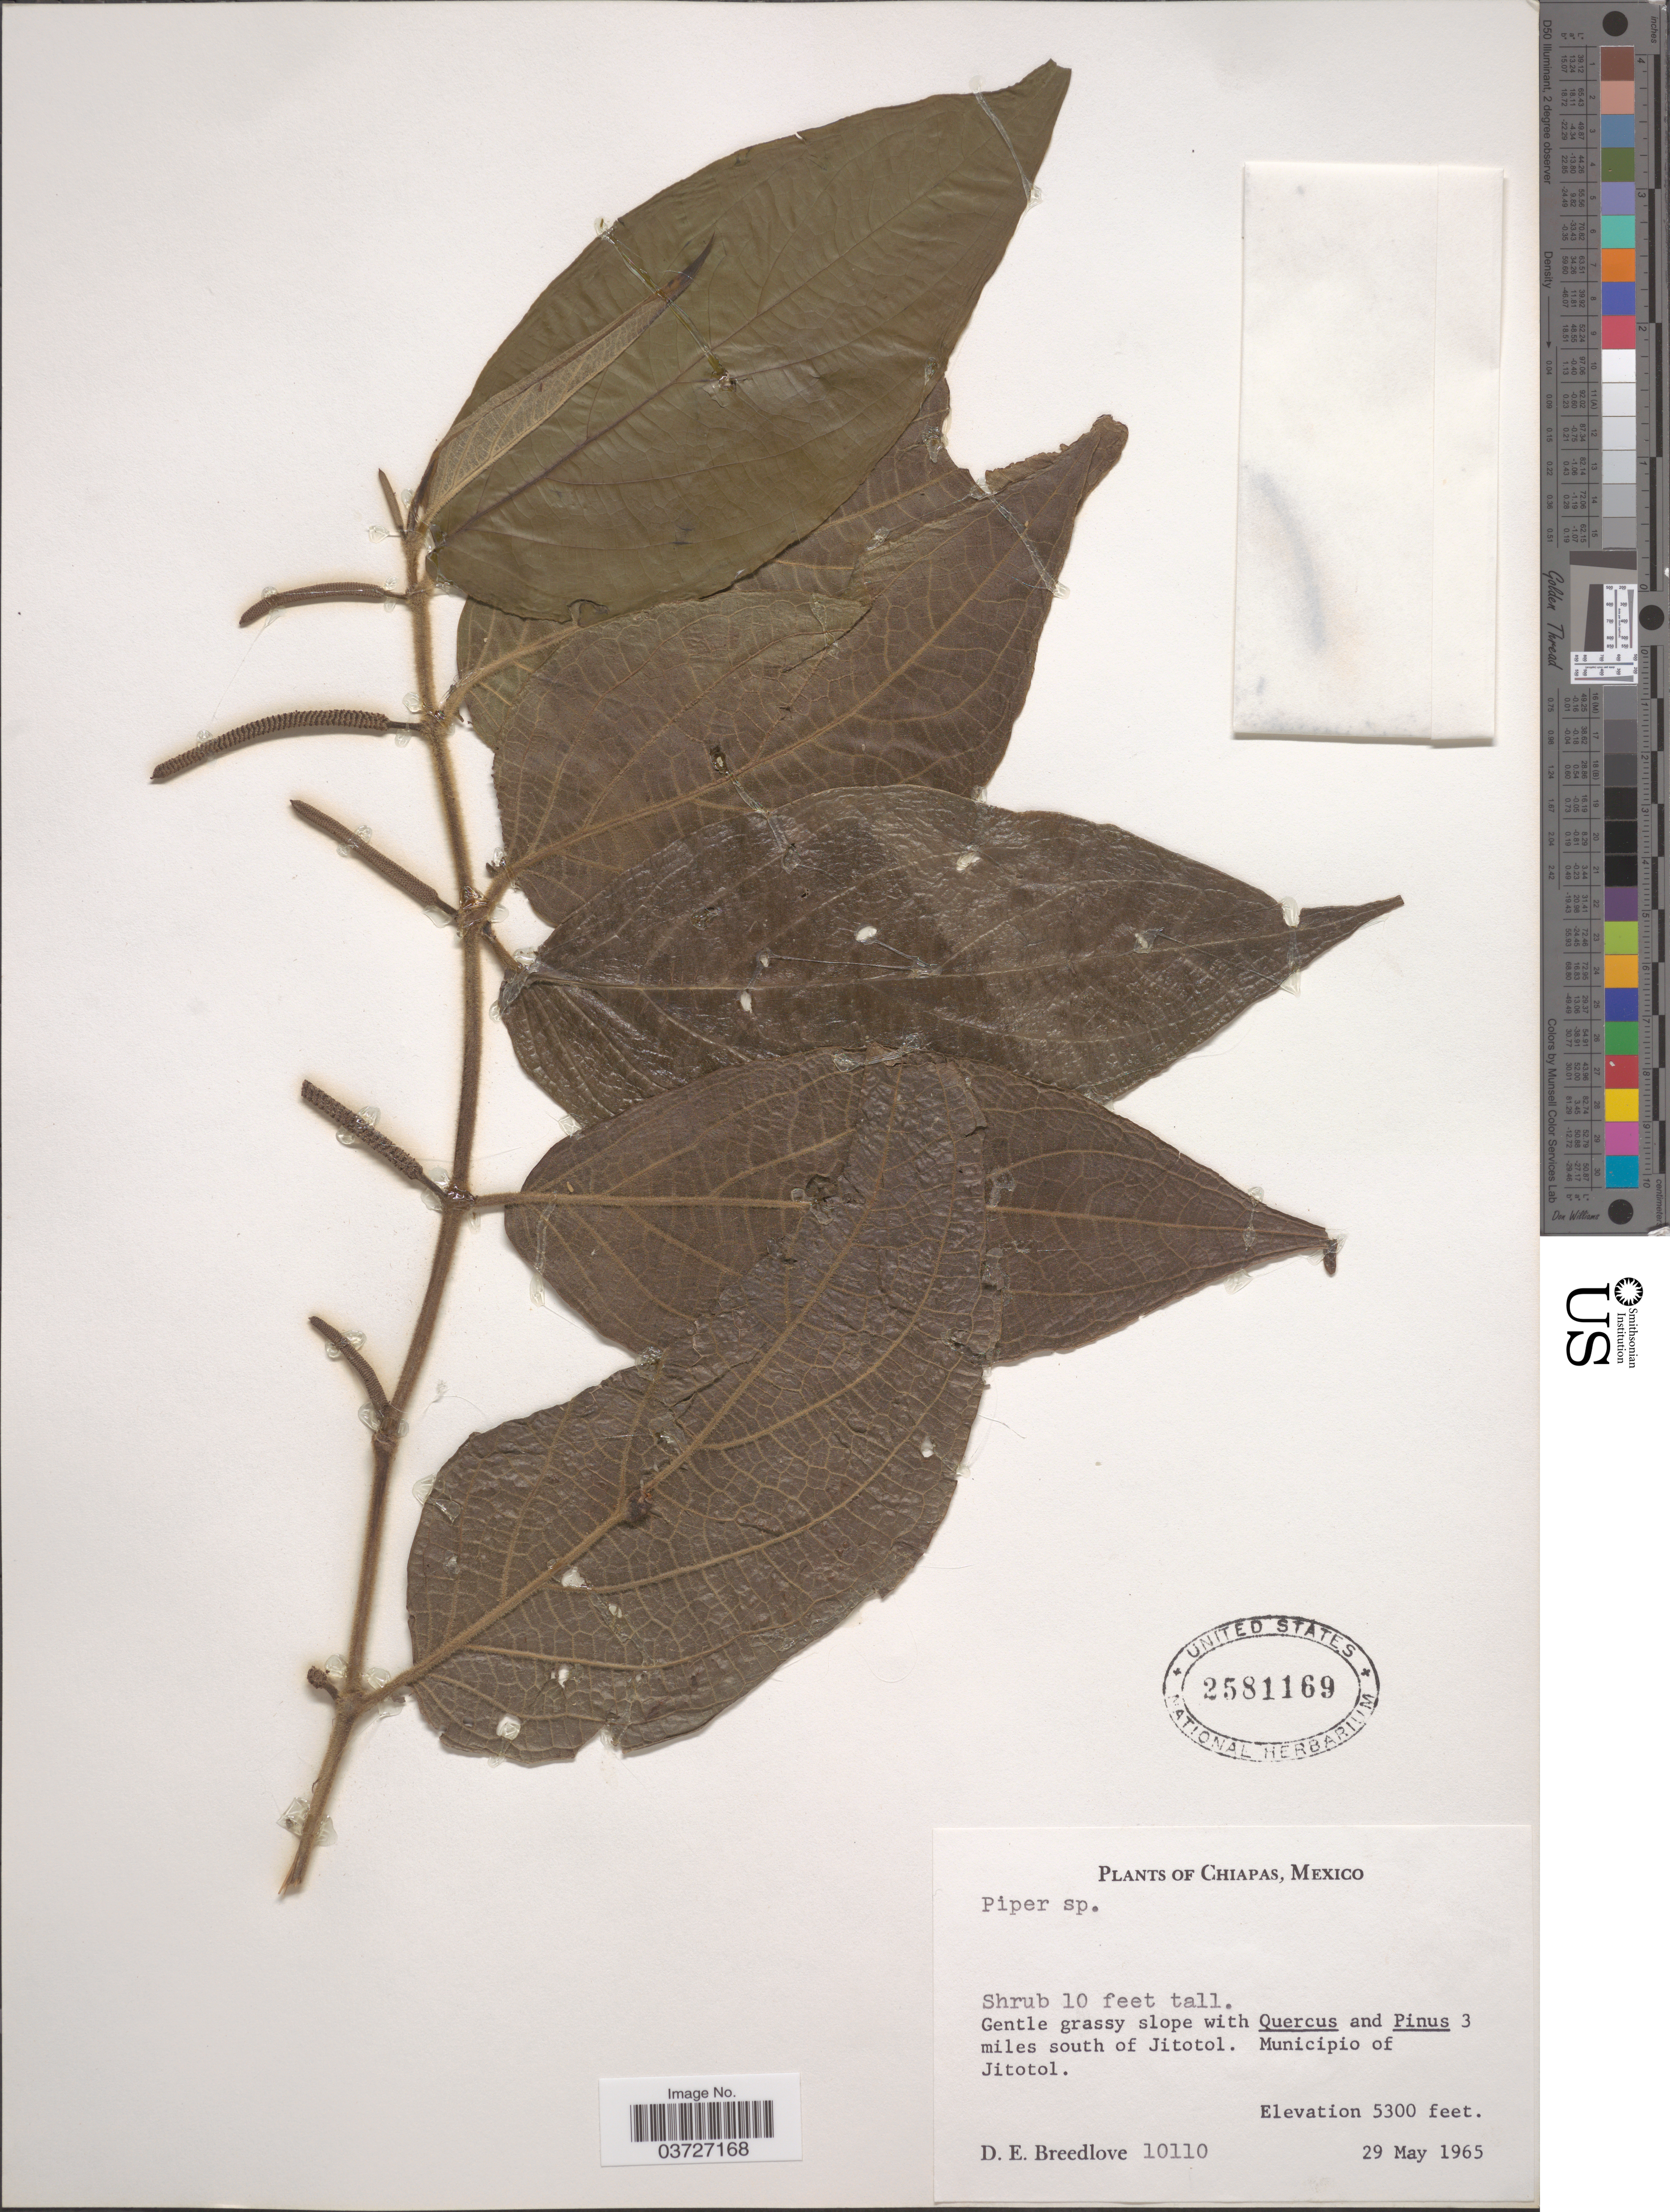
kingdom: Plantae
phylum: Tracheophyta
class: Magnoliopsida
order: Piperales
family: Piperaceae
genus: Piper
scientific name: Piper sp.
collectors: D. E. Breedlove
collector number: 10110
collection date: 1965-05-29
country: Mexico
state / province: Chiapas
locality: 3 miles south of Jitotol. Municipio of Jitotol.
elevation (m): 1615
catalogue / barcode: US 2581169